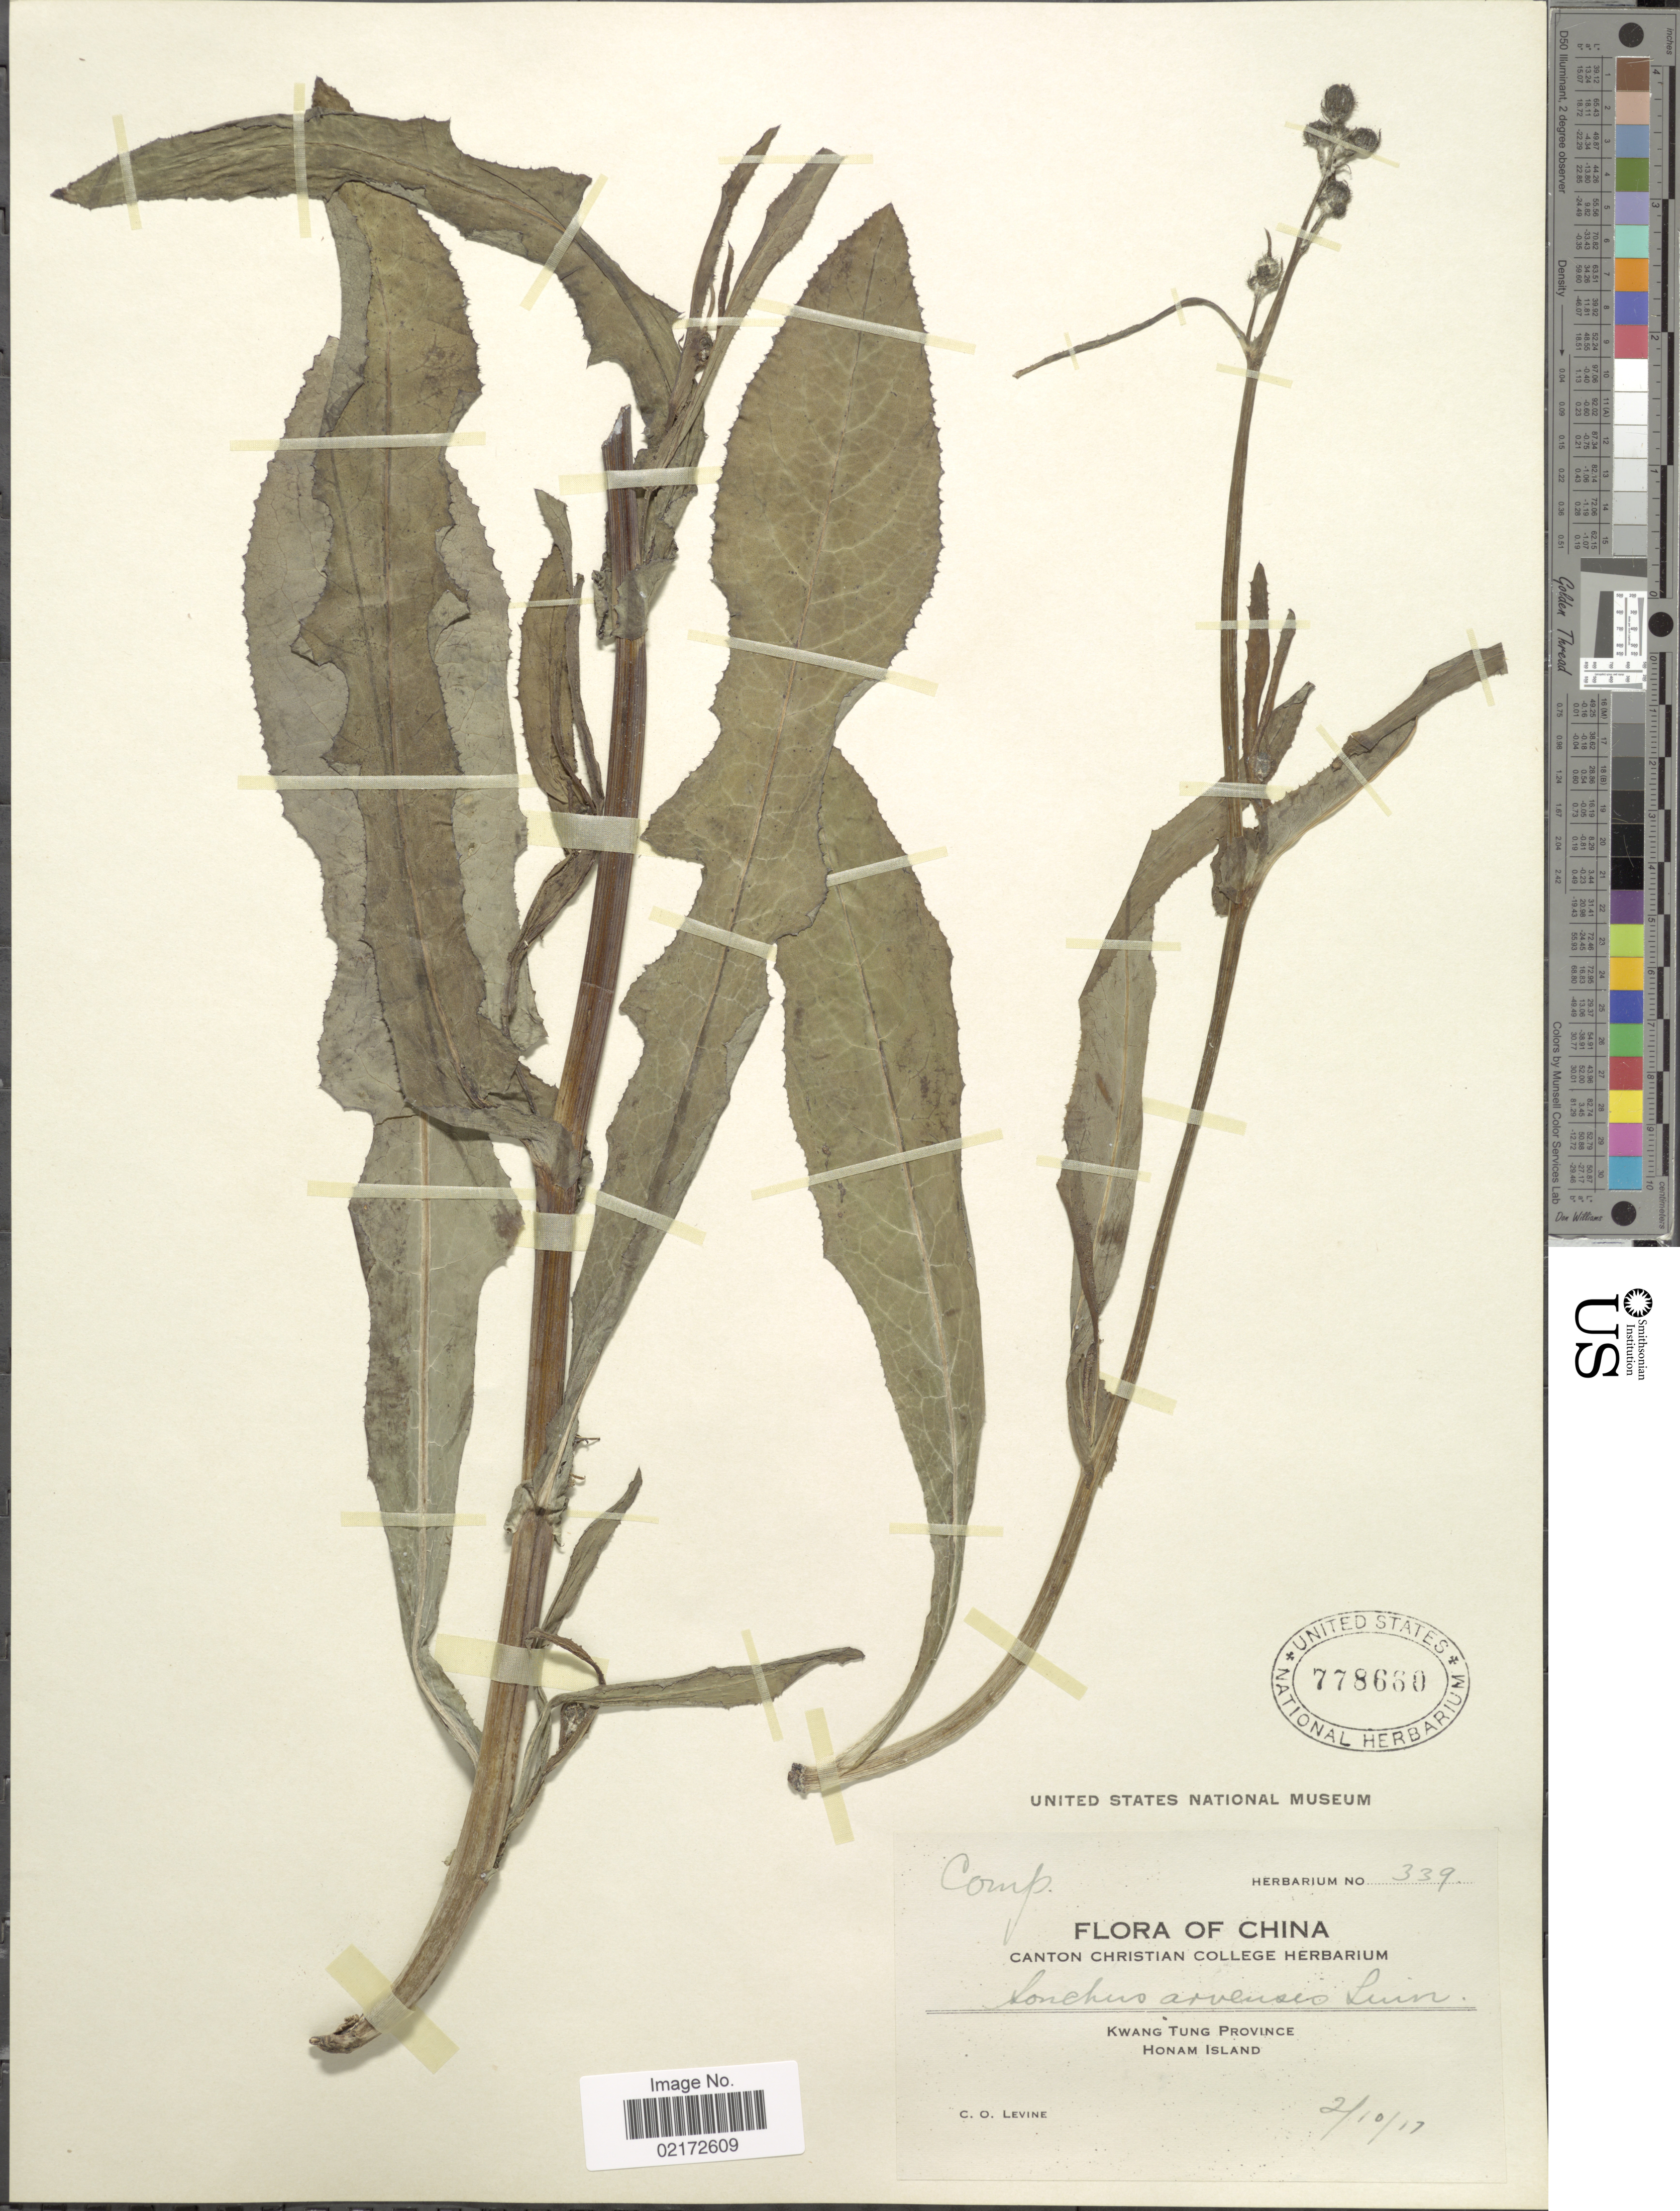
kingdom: Plantae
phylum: Tracheophyta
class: Magnoliopsida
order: Asterales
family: Asteraceae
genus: Sonchus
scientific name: Sonchus arvensis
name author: L.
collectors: C. O. Levine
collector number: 339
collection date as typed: Transcribed d/m/y: 2/10/17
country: China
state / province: Guangdong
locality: Kwang Tung Province. Honam Island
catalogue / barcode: US 778660